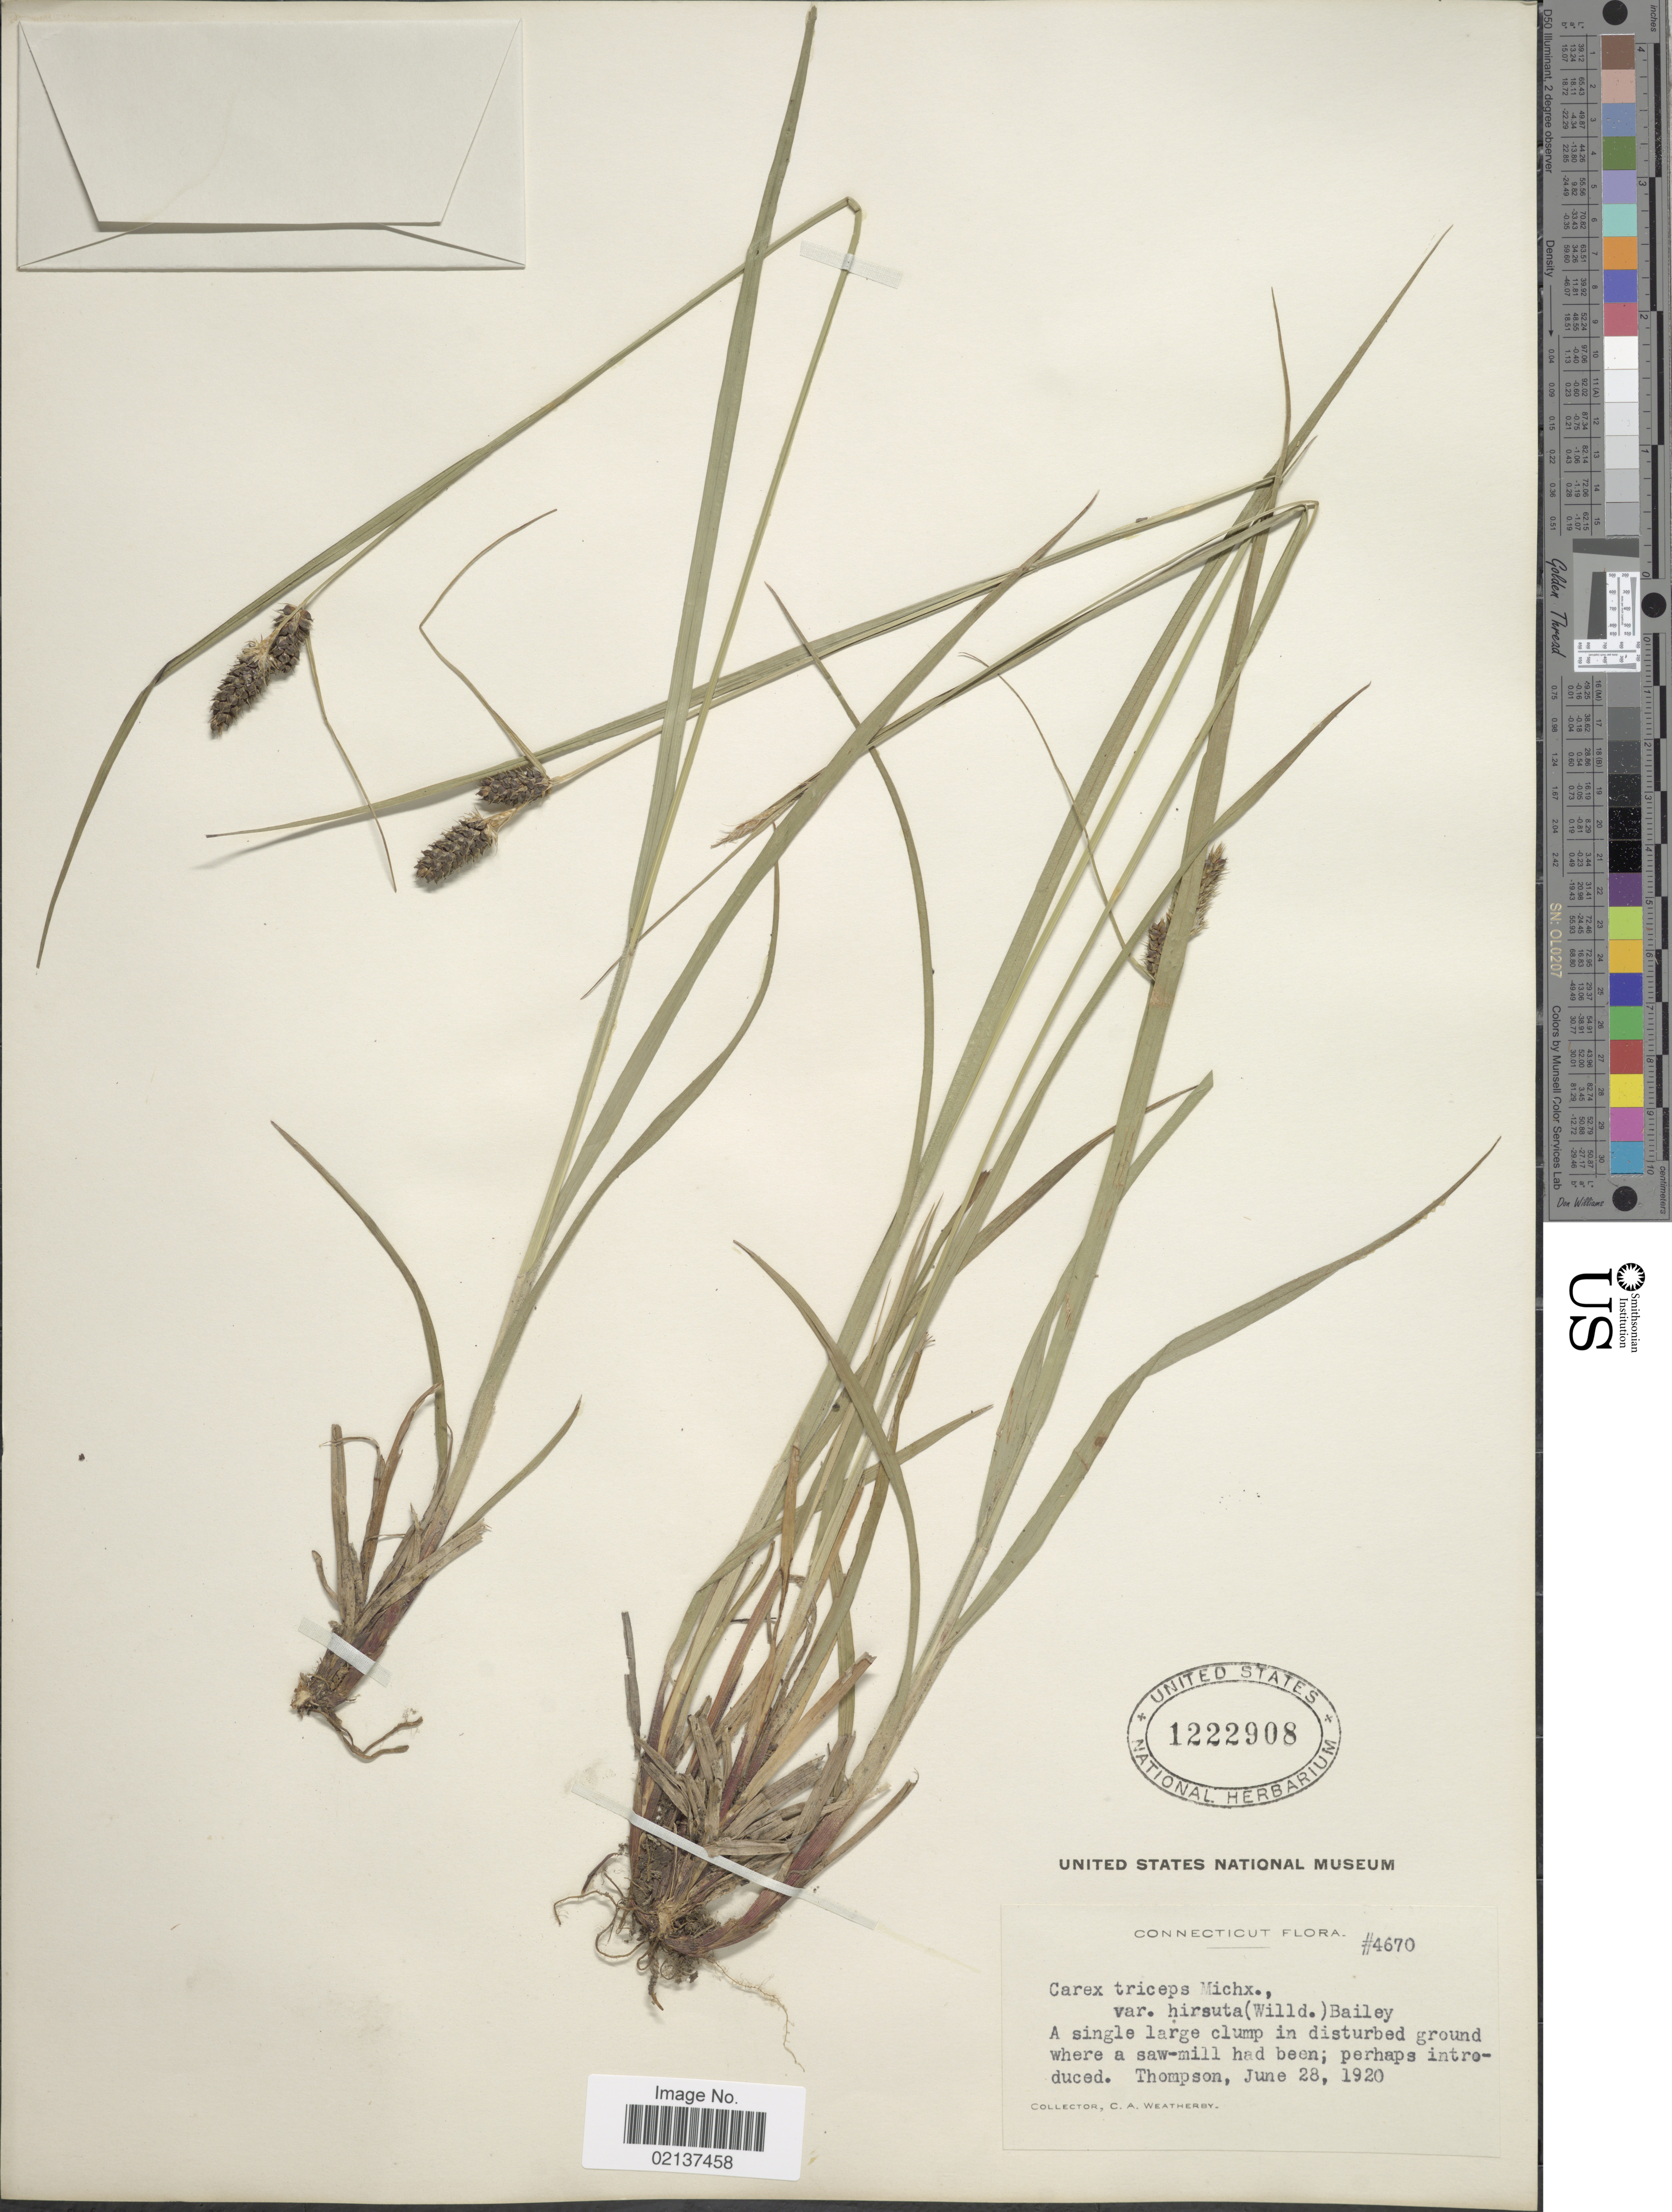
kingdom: Plantae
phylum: Tracheophyta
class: Liliopsida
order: Poales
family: Cyperaceae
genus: Carex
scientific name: Carex hirsutella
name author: Mack.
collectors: C. A. Weatherby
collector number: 4670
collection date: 1920-06-28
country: United States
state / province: Connecticut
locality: Thompson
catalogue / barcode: US 1222908